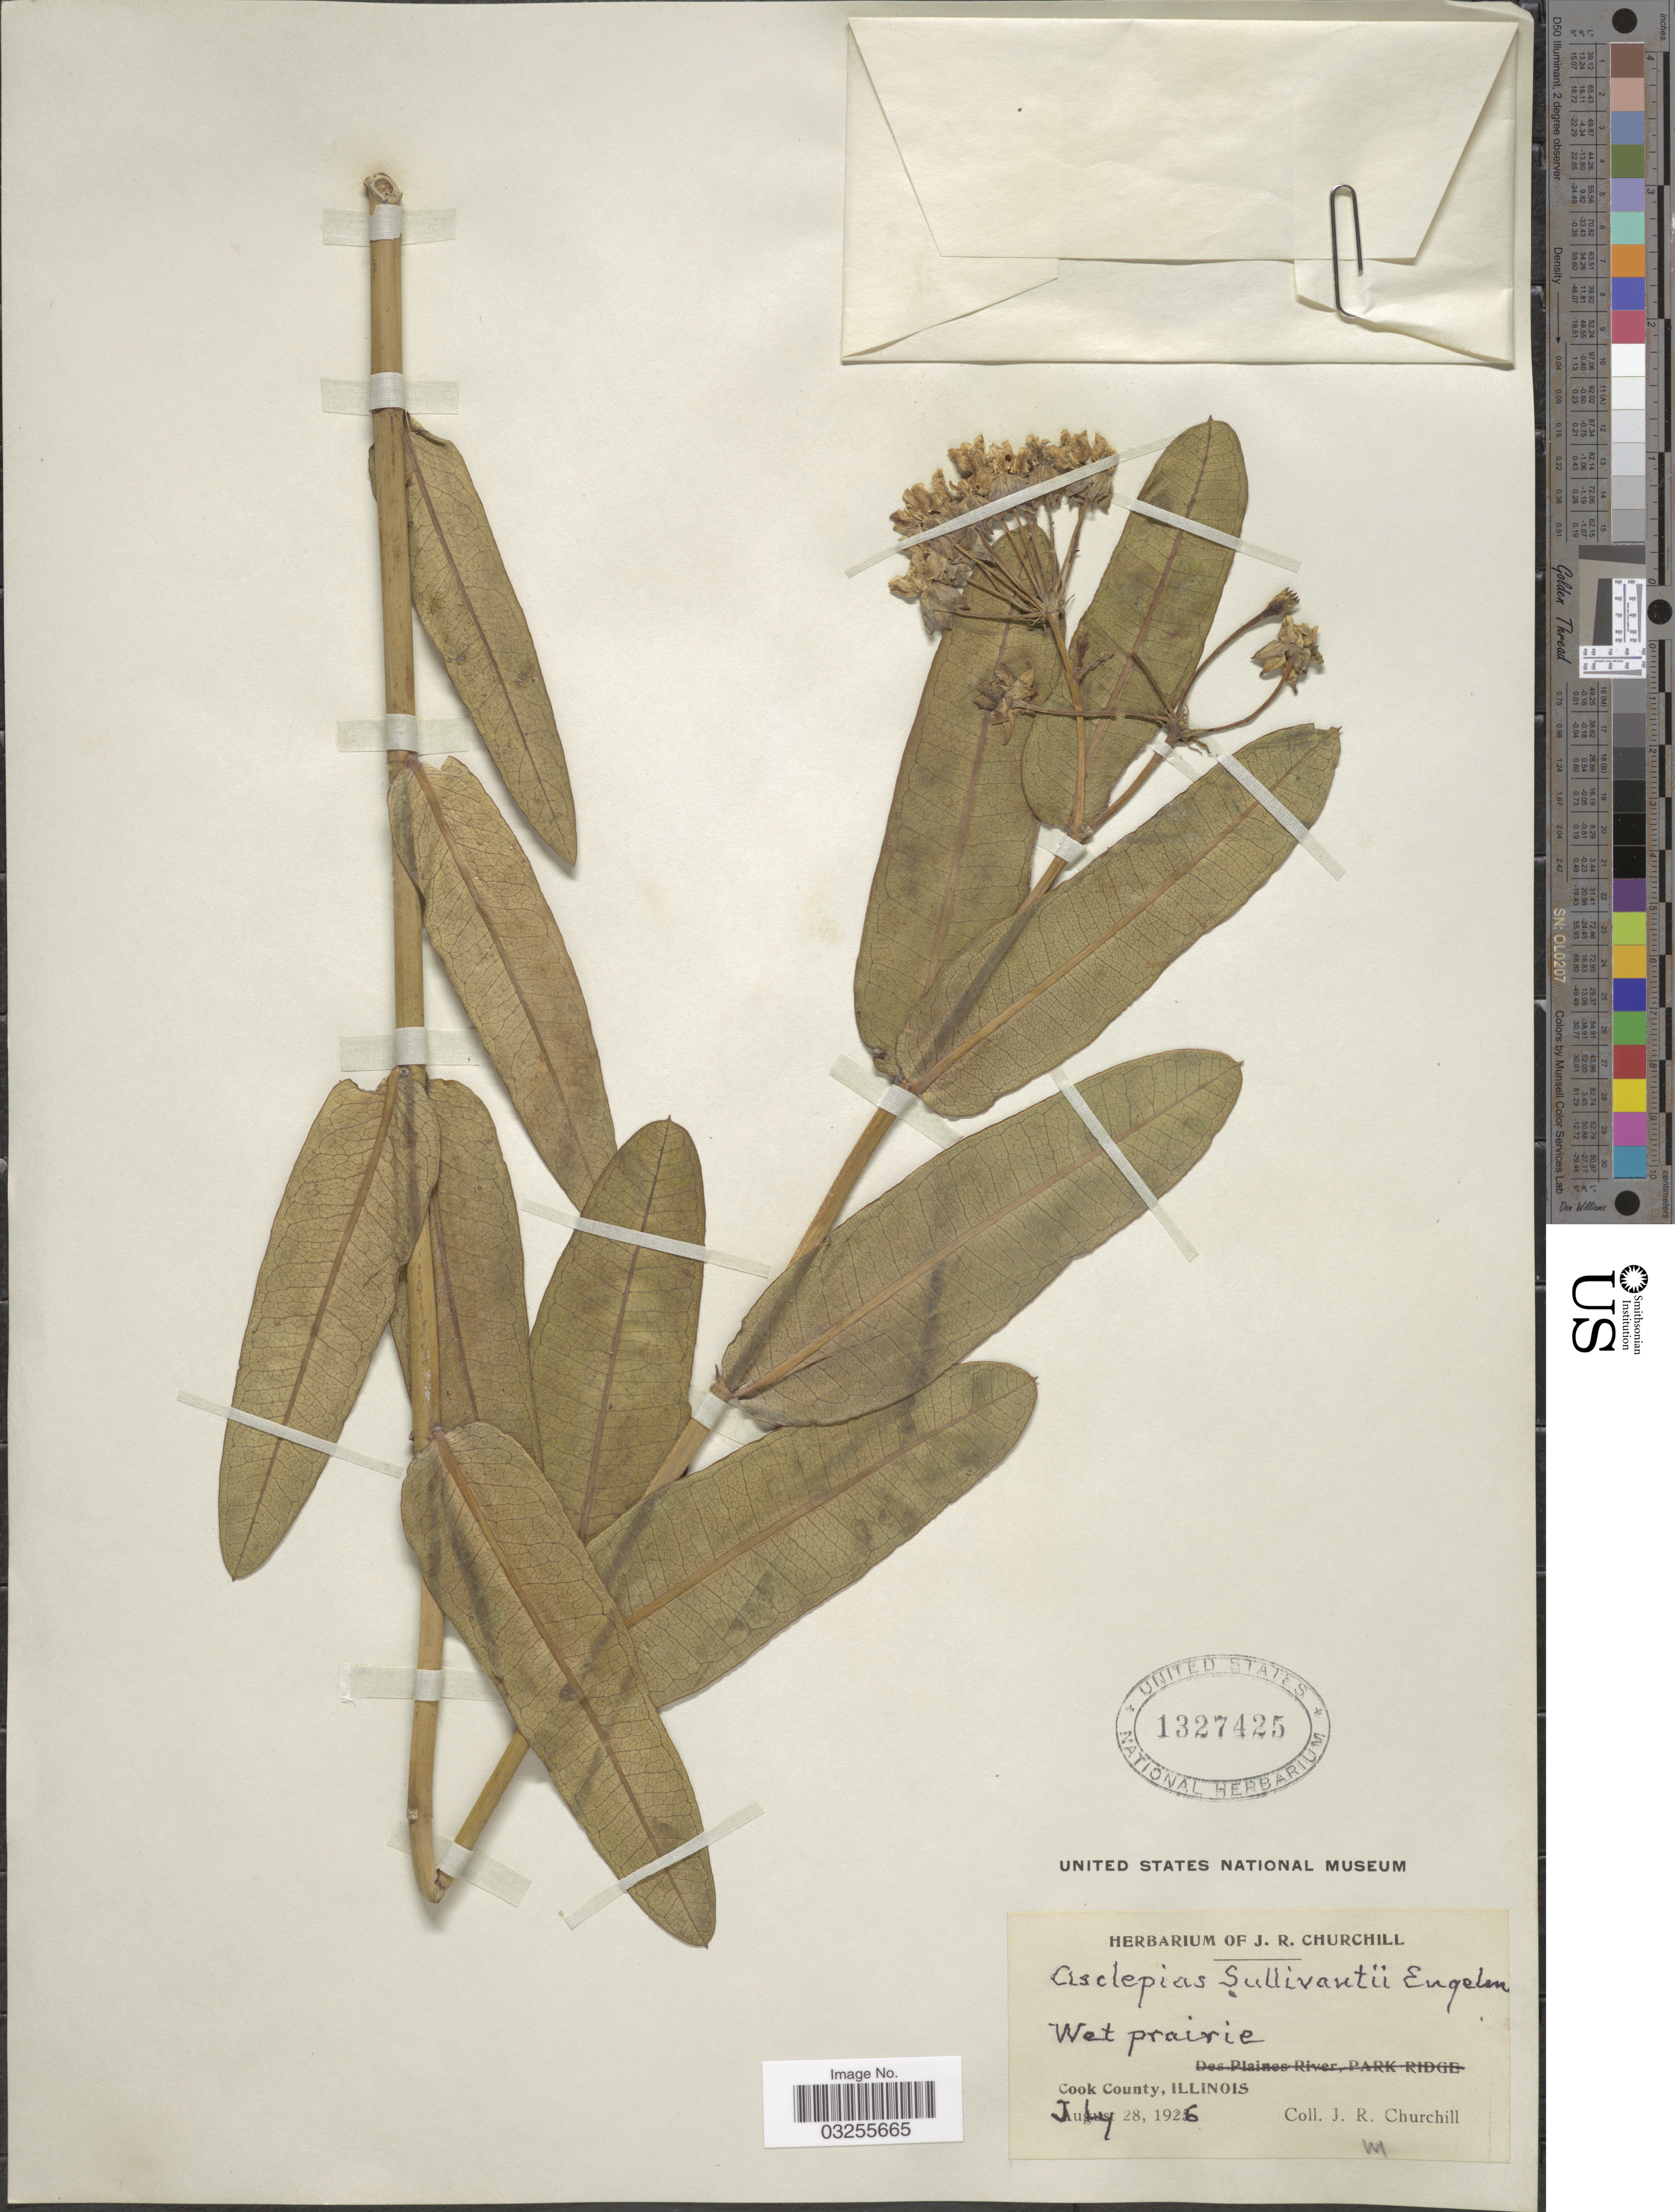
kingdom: Plantae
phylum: Tracheophyta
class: Magnoliopsida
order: Gentianales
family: Apocynaceae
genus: Asclepias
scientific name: Asclepias sullivantii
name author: Engelm. ex A. Gray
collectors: J. Churchill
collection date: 1926-07-28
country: United States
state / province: Illinois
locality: Wet prairie. Cook County.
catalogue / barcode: US 1327425